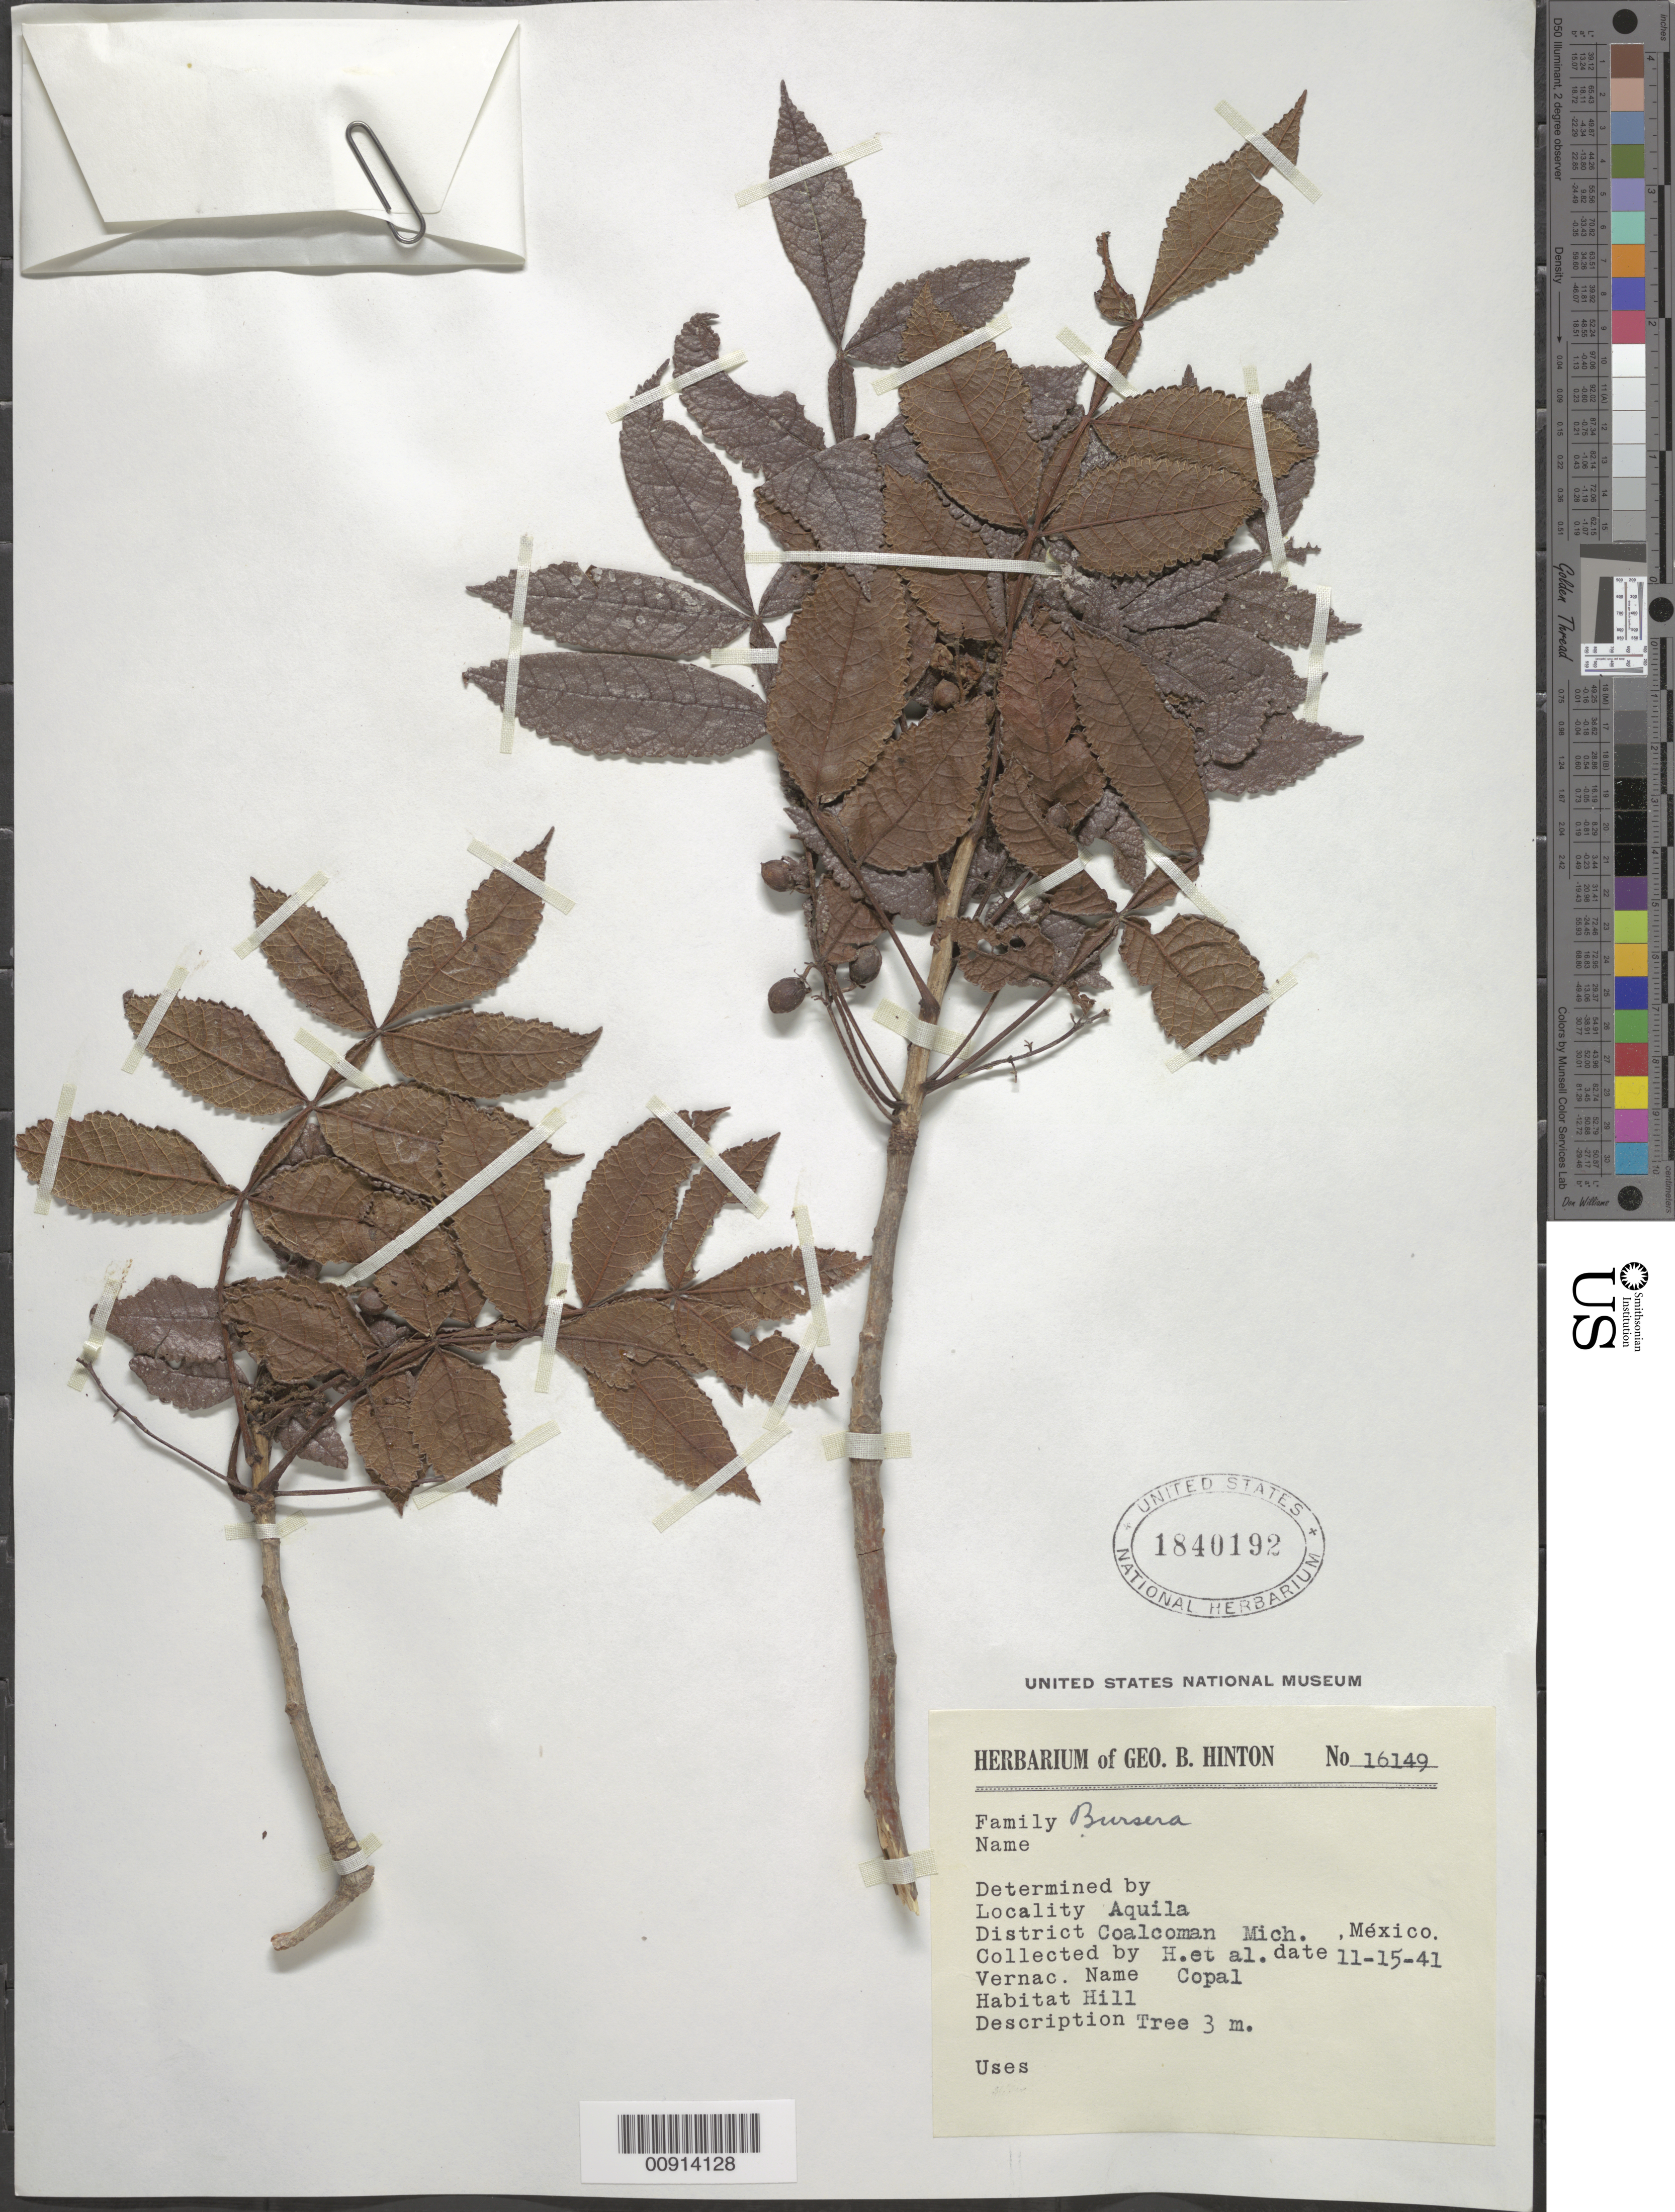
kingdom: Plantae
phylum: Tracheophyta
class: Magnoliopsida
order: Sapindales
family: Burseraceae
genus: Bursera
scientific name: Bursera sp.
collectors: G. B. Hinton & et al.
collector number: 16149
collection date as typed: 15 Nov 1941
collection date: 1941-11-15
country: Mexico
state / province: Michoacán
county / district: Coalcomán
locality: Aquila, District Coalcomán, Michoacán.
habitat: Hill.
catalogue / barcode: US 1840192